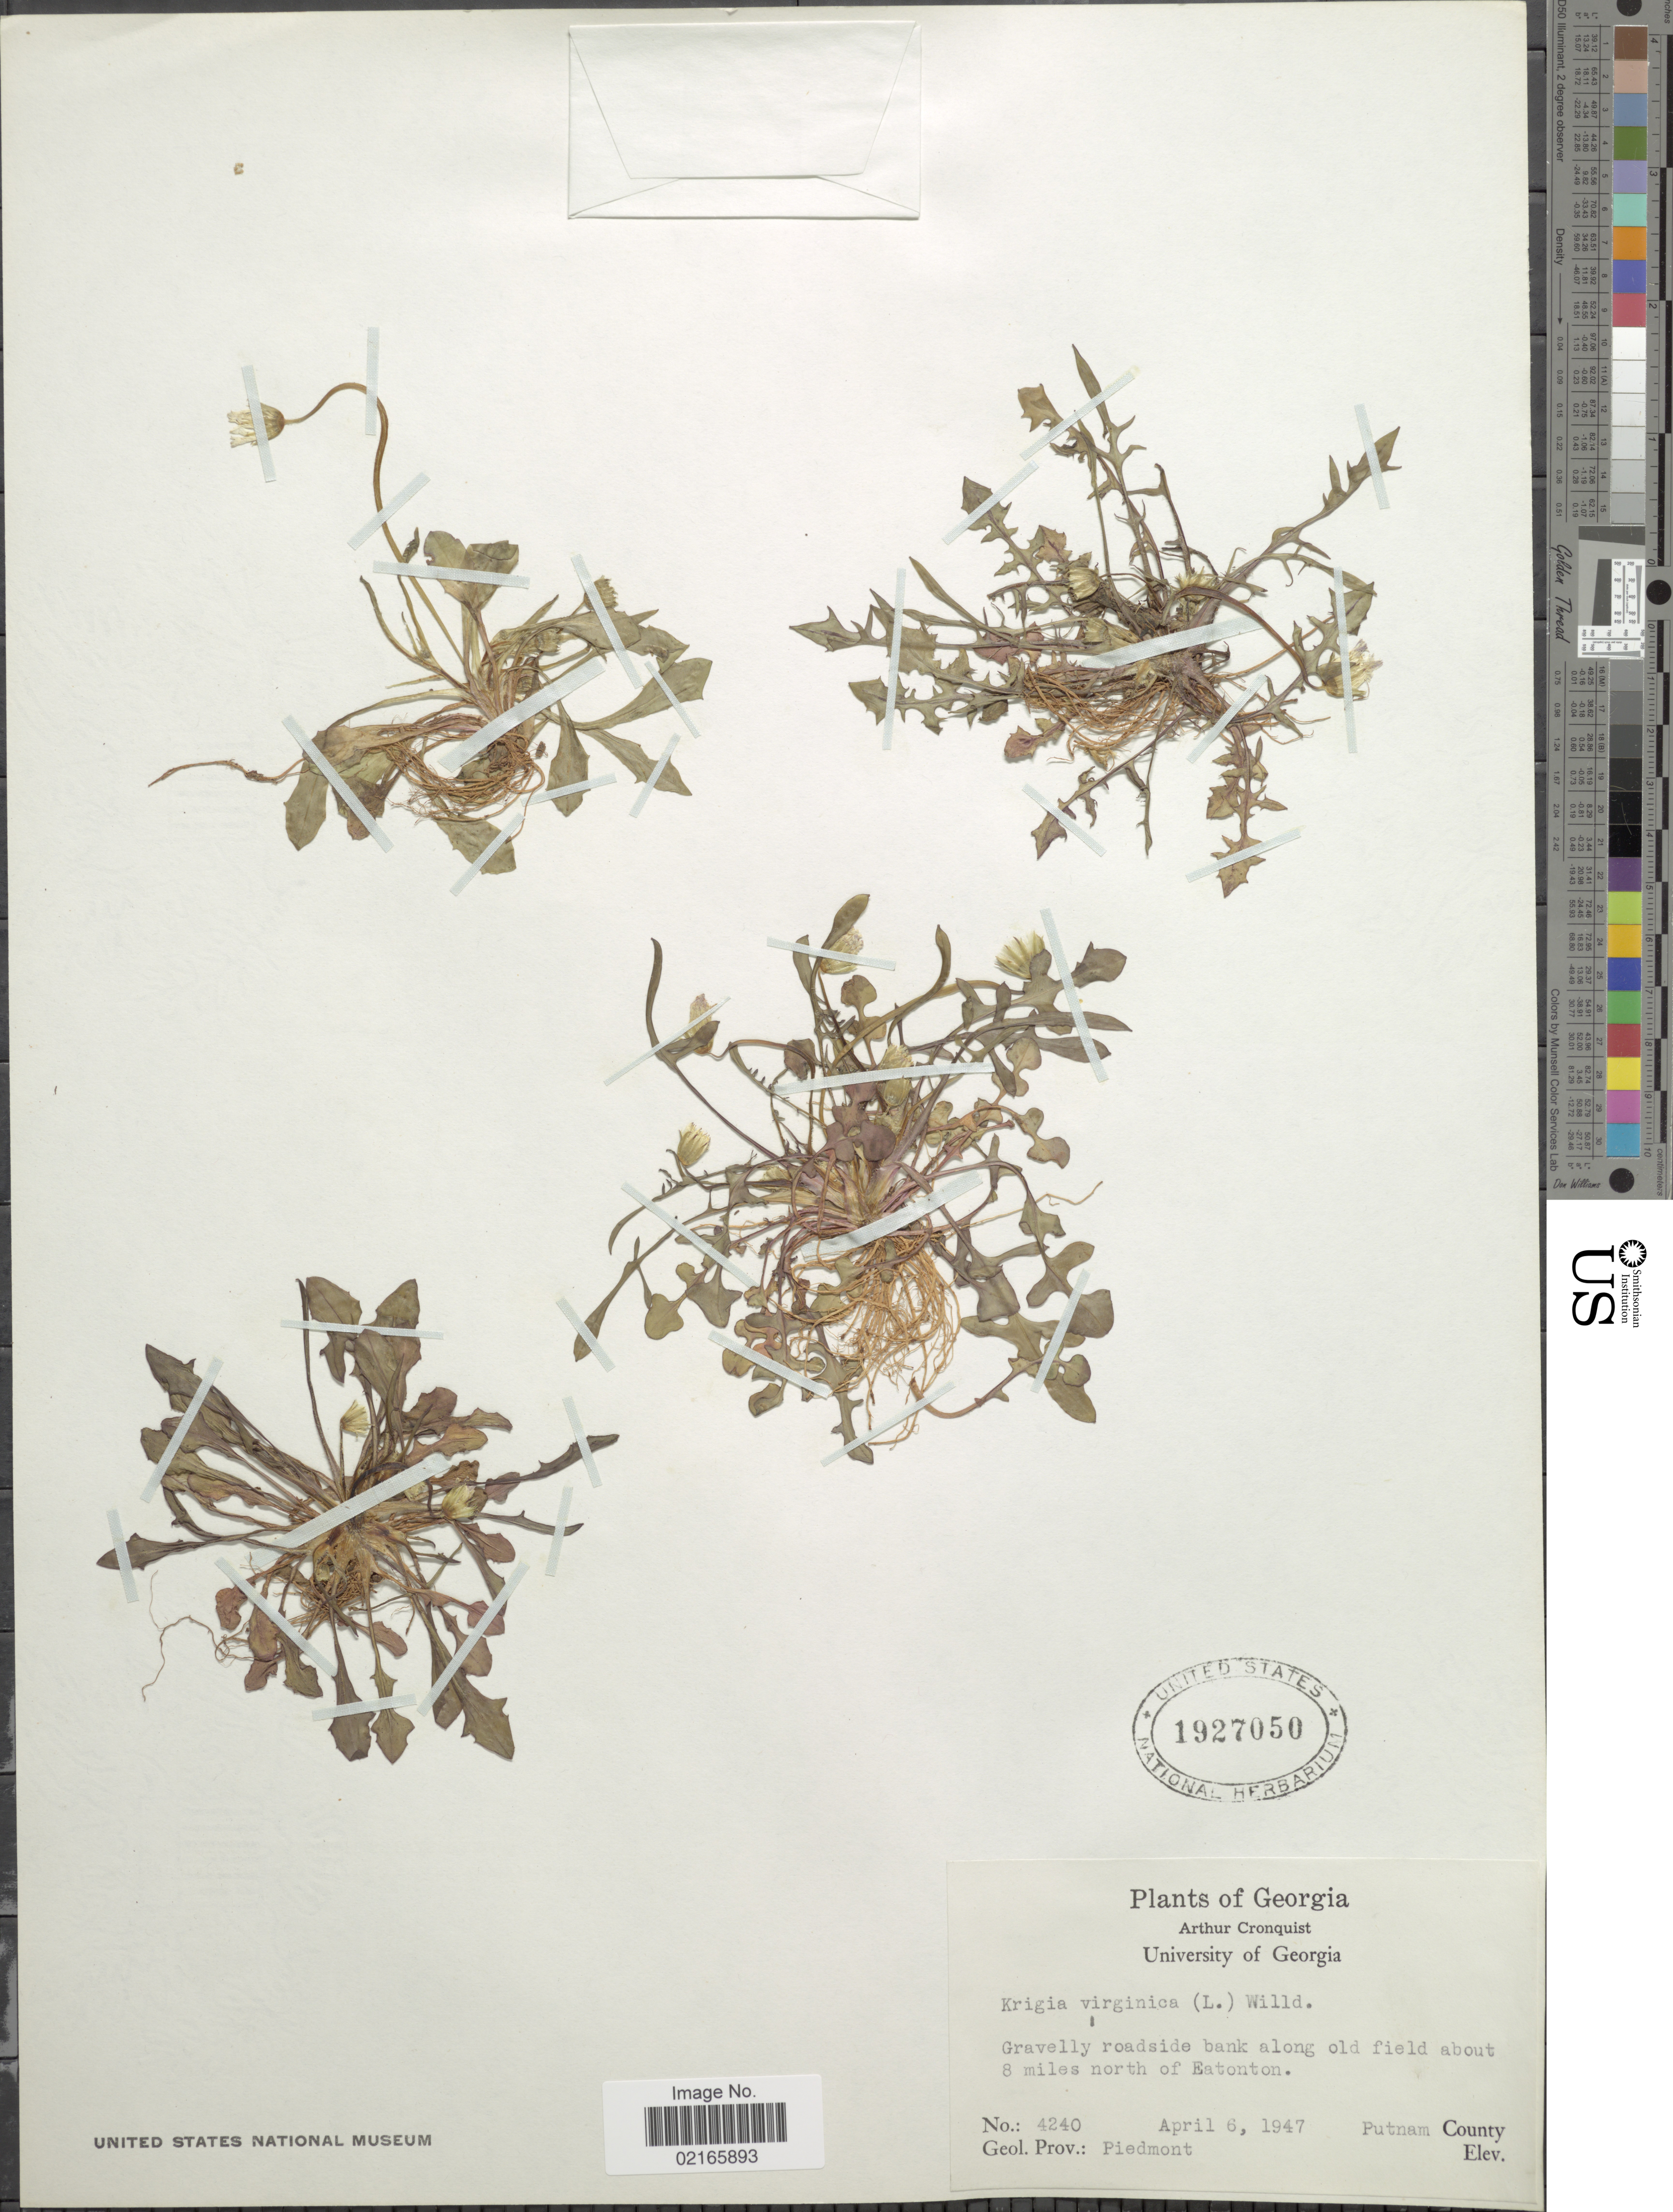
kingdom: Plantae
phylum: Tracheophyta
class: Magnoliopsida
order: Asterales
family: Asteraceae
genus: Krigia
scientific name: Krigia virginica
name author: (L.) Willd.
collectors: A. J. Cronquist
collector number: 4240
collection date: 1947-04-06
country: United States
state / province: Georgia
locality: Gravelly roadside bank along old field about 8 miles north of Eatonton, Putnam County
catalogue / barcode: US 1927050